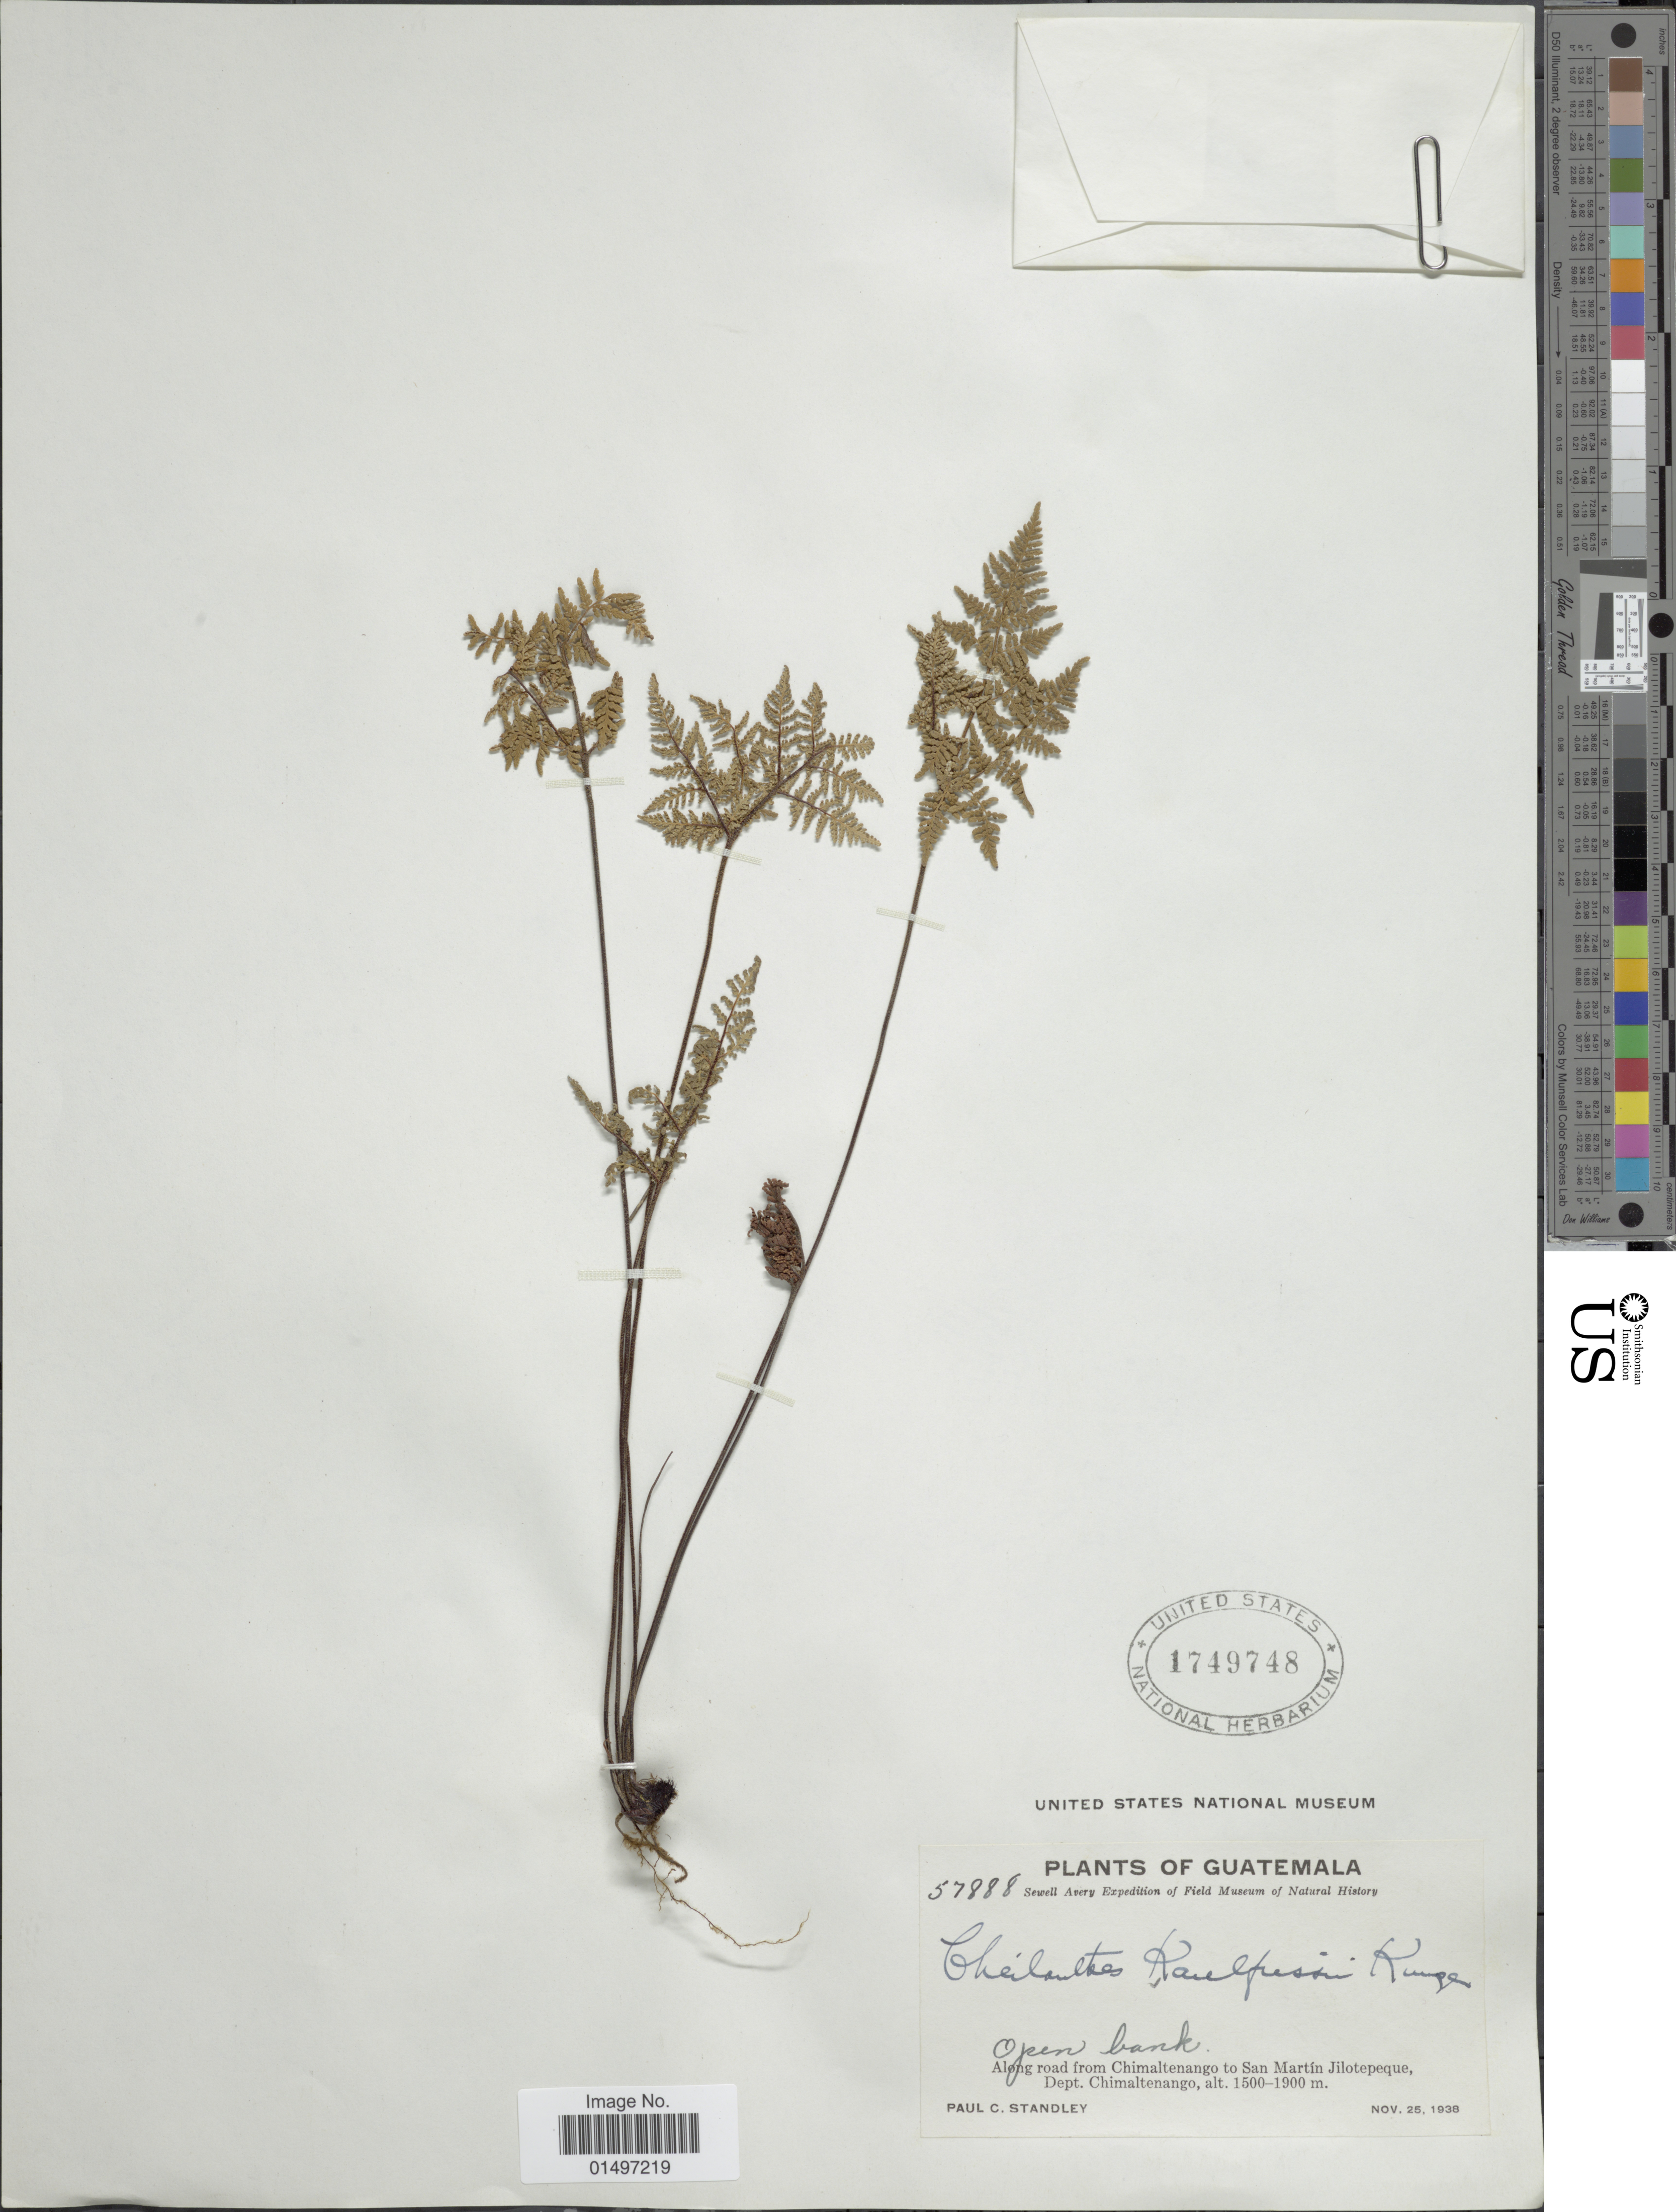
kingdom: Plantae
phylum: Tracheophyta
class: Polypodiopsida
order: Polypodiales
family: Pteridaceae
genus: Gaga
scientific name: Gaga kaulfussii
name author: (Kunze) Fay W. Li & Windham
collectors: P. C. Standley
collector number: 57888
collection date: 1938-11-25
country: Guatemala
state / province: Chimaltenango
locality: Along road from Chimaltenango to San Martin Jilotepeque, Dept. Chimaltenango.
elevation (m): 1500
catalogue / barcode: US 1749748